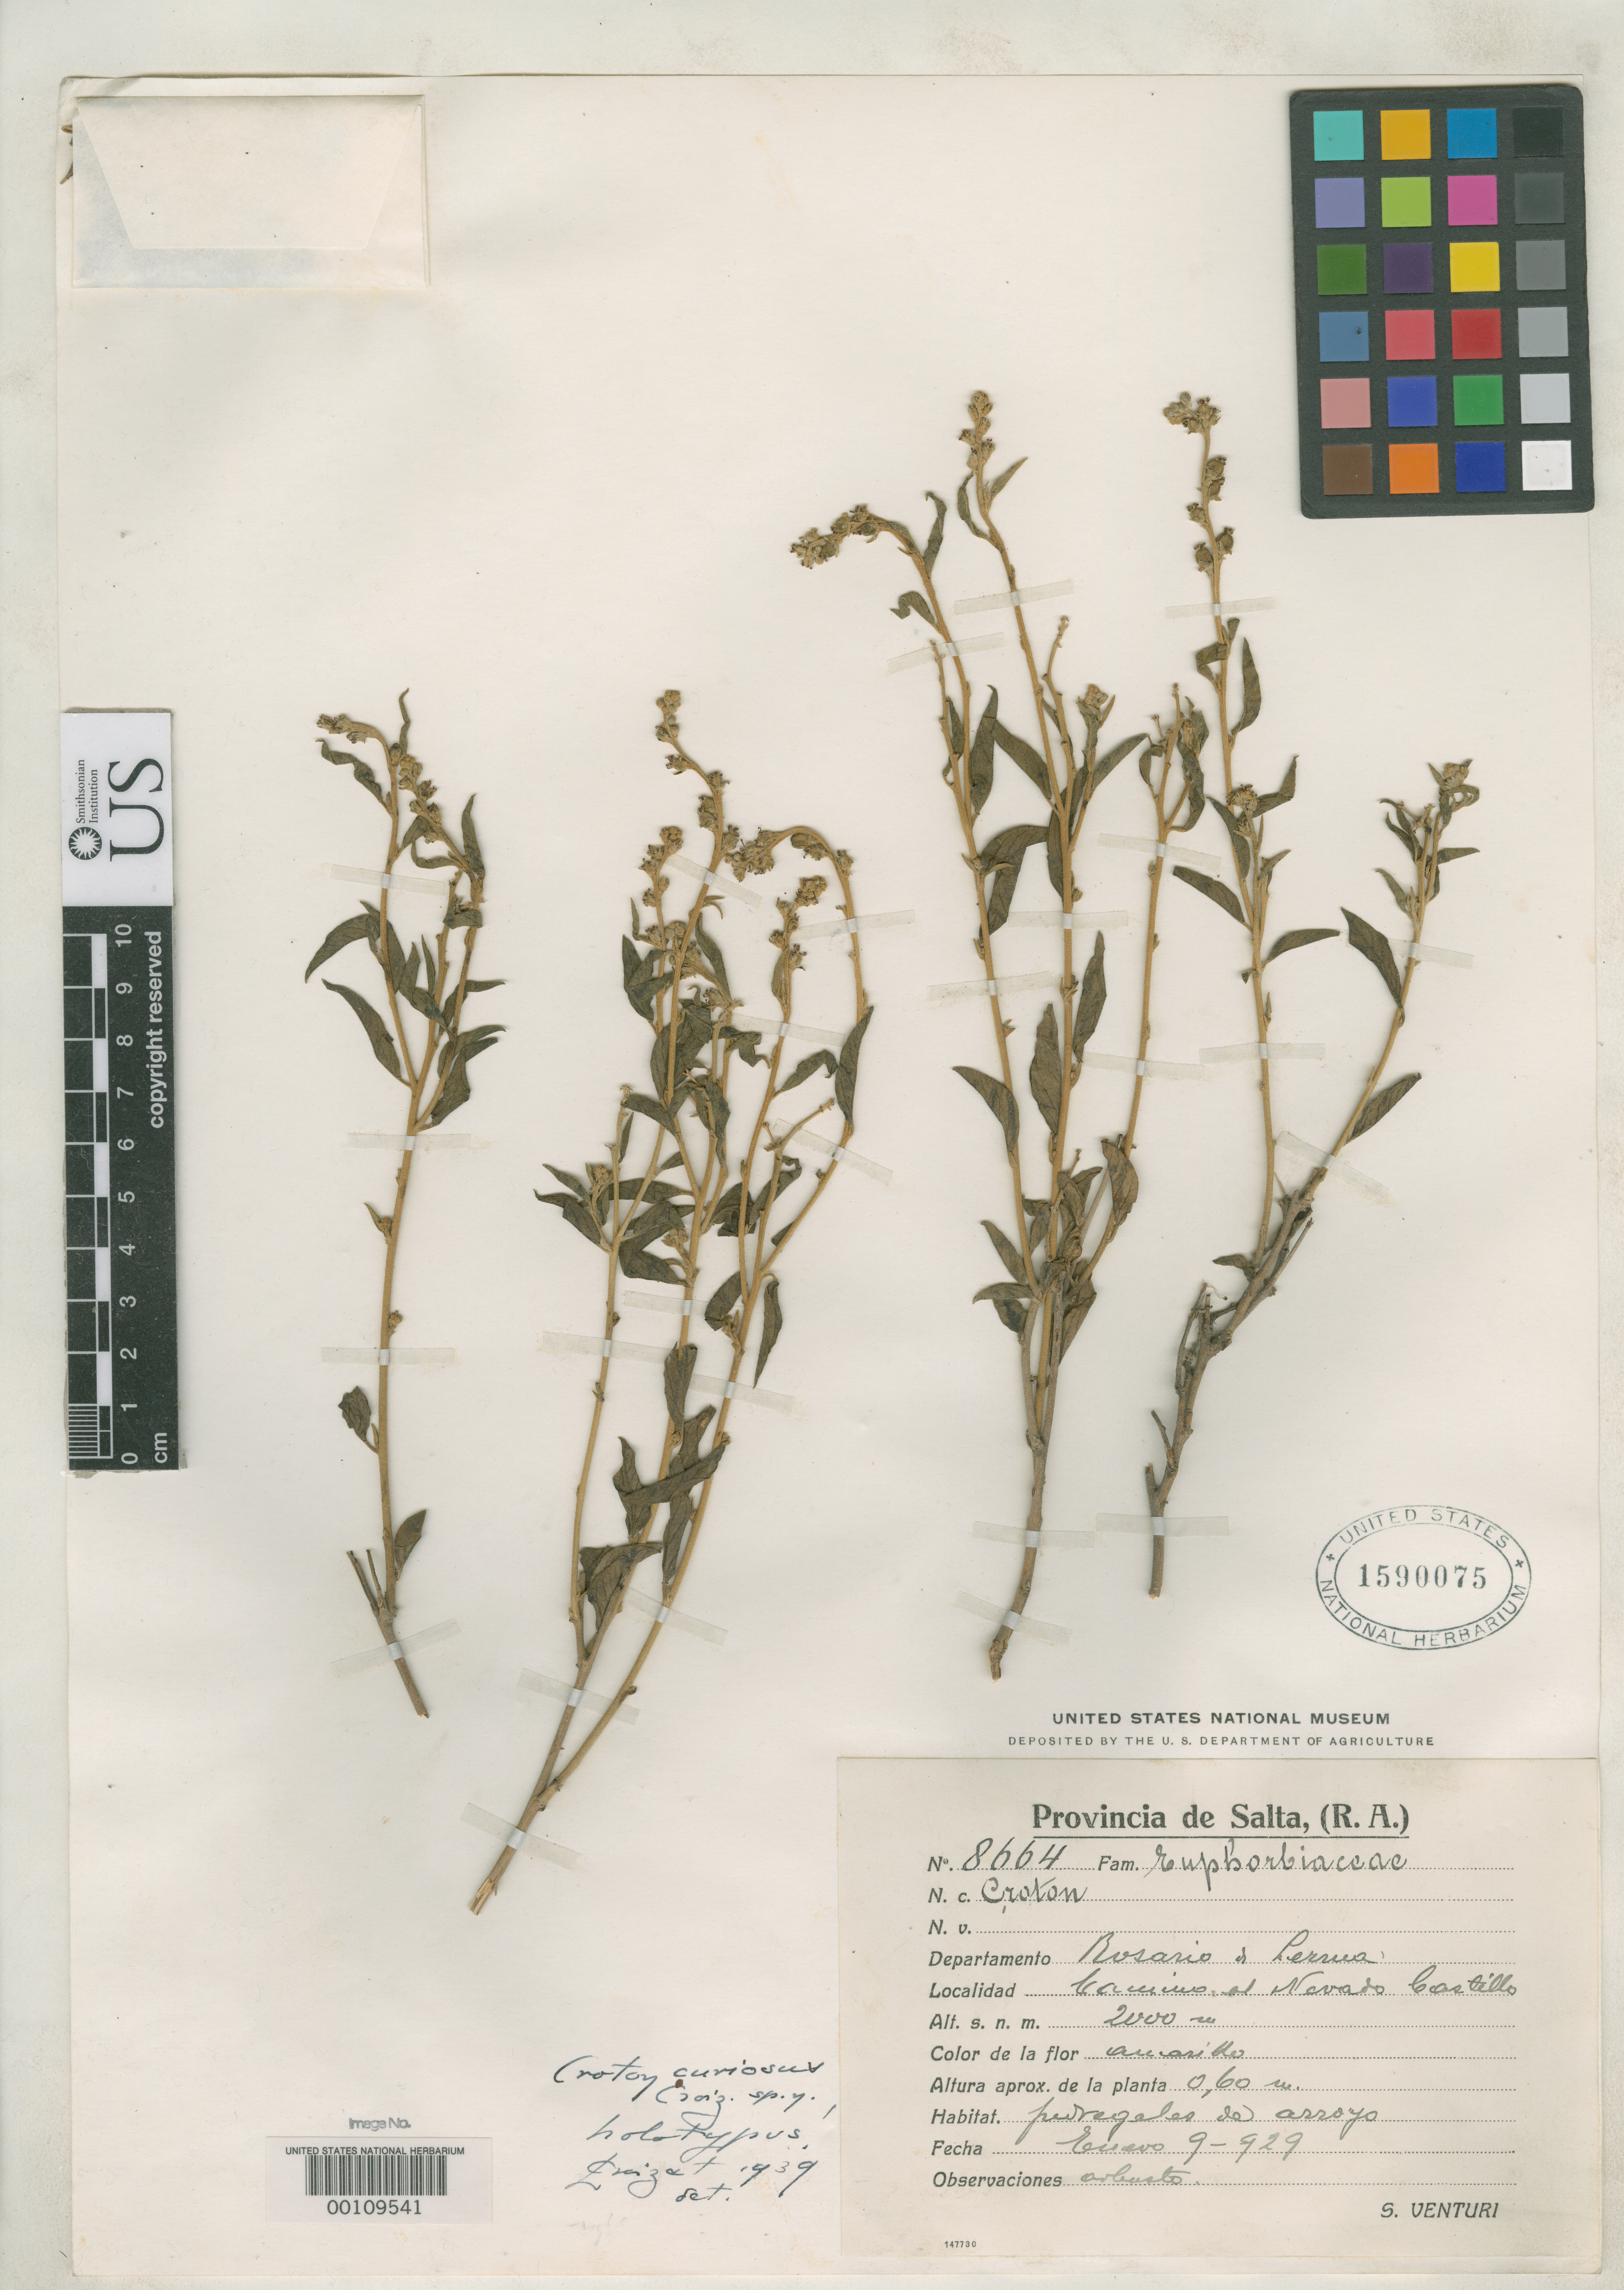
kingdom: Plantae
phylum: Tracheophyta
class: Magnoliopsida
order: Malpighiales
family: Euphorbiaceae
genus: Croton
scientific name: Croton curiosus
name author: Croizat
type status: Holotype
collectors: S. Venturi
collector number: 8664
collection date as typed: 09 Jan 1929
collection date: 1929-01-09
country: Argentina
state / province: Salta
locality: Caminas El Navaro Castillo. [?]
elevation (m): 2000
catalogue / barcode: US 1590075